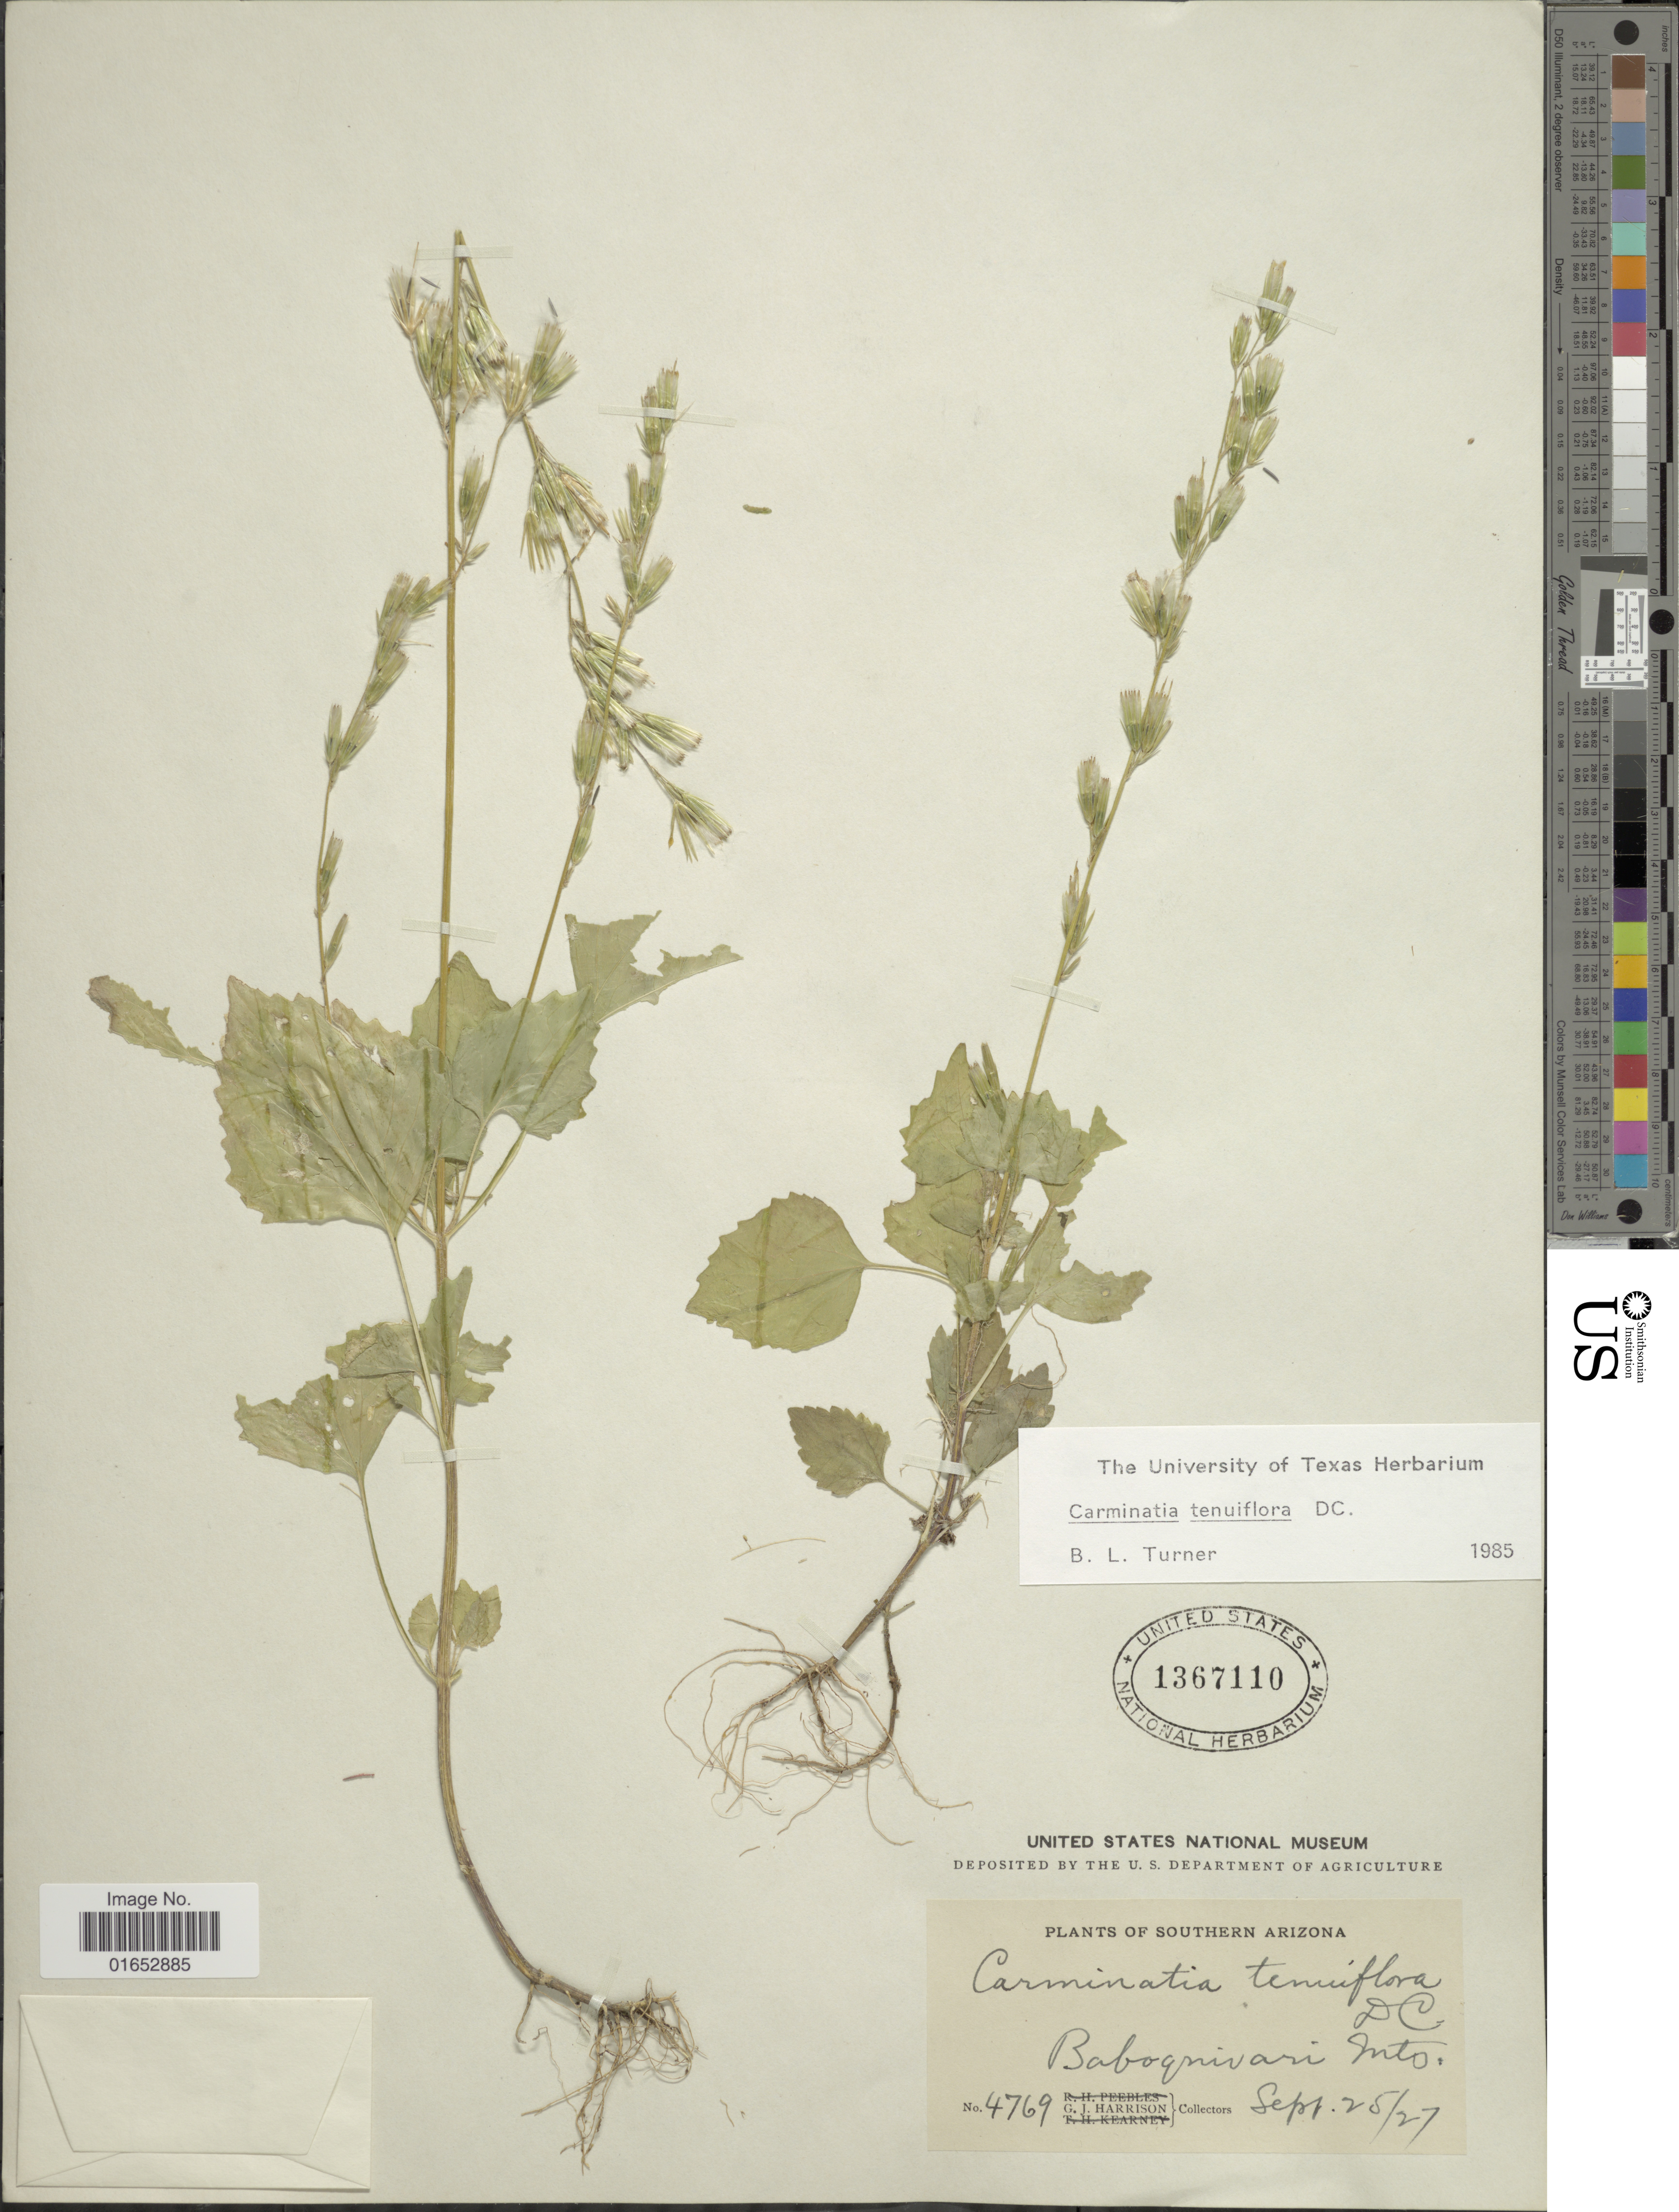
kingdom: Plantae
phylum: Tracheophyta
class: Magnoliopsida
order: Asterales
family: Asteraceae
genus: Carminatia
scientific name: Carminatia tenuiflora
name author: DC.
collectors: G. J. Harrison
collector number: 4769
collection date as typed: Transcribed d/m/y: 25/9/27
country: United States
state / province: Arizona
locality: Southern Arizona, Baboquivari Mts.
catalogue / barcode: US 1367110